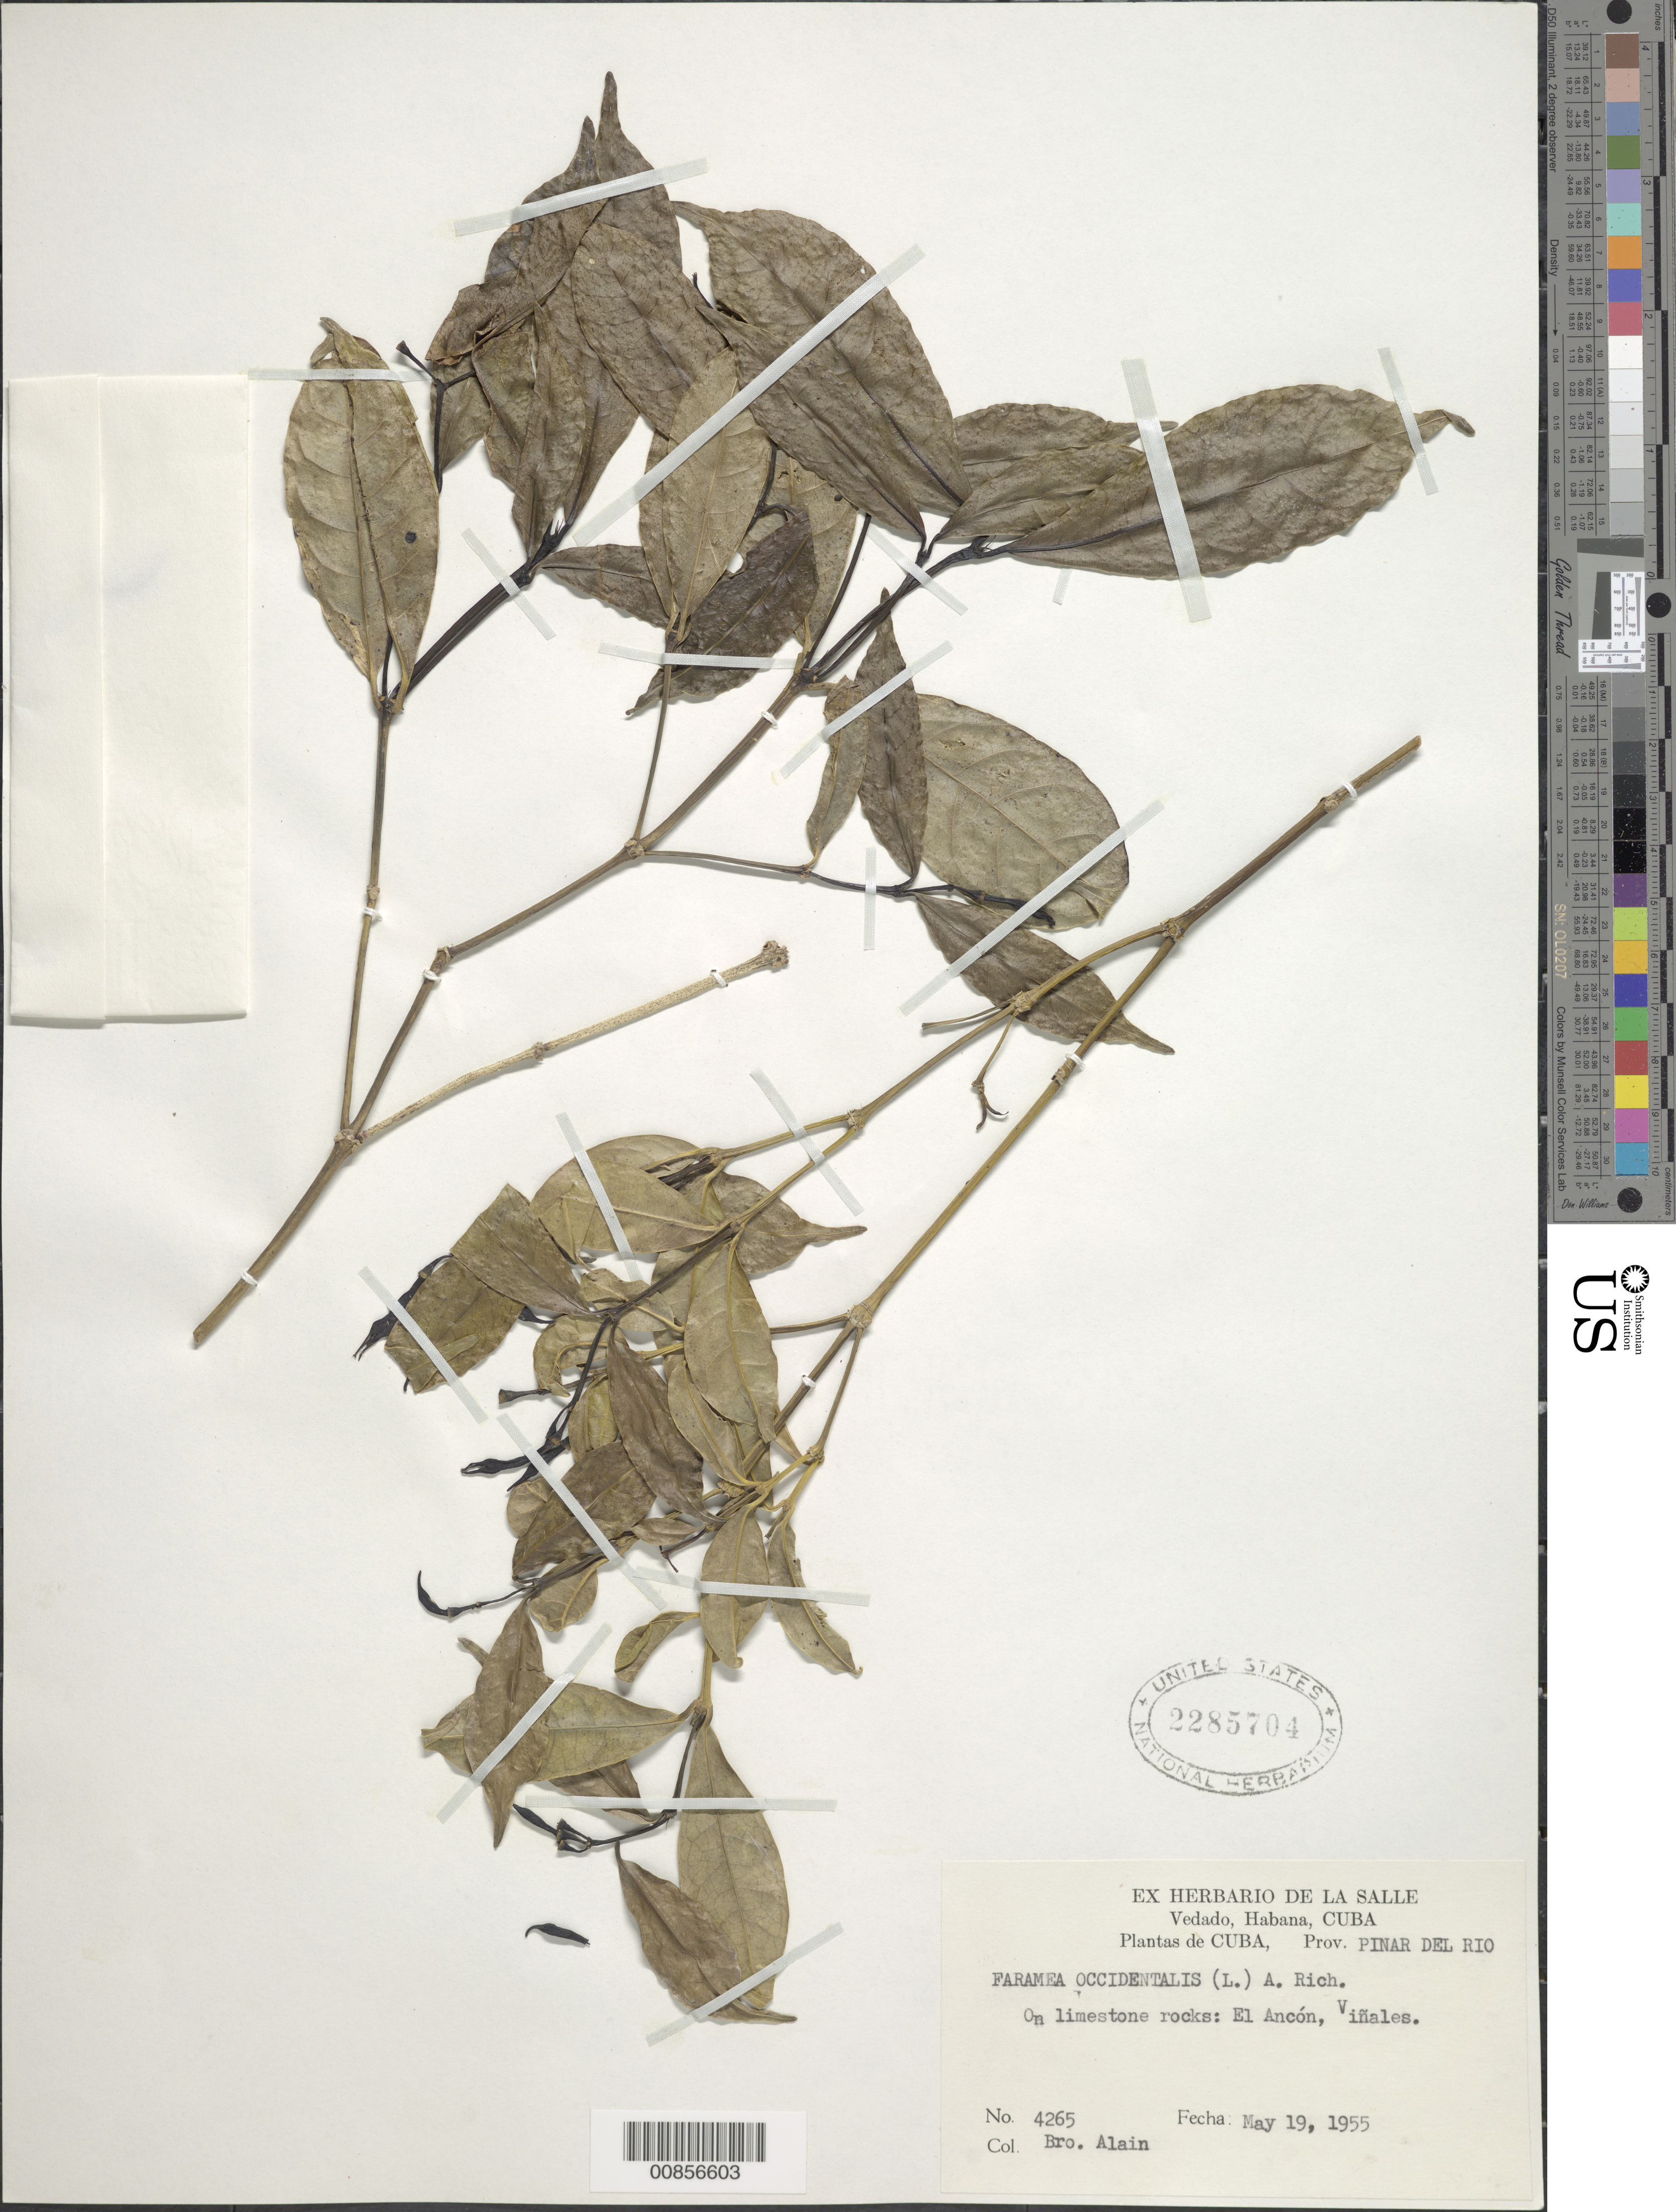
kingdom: Plantae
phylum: Tracheophyta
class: Magnoliopsida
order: Gentianales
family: Rubiaceae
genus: Faramea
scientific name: Faramea occidentalis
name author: (L.) A. Rich.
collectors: A. H. Liogier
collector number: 4265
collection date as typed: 19 May 1955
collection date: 1955-05-19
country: Cuba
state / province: Pinar del Río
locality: El Ancón, Viñales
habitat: On limestone rocks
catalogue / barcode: US 2285704